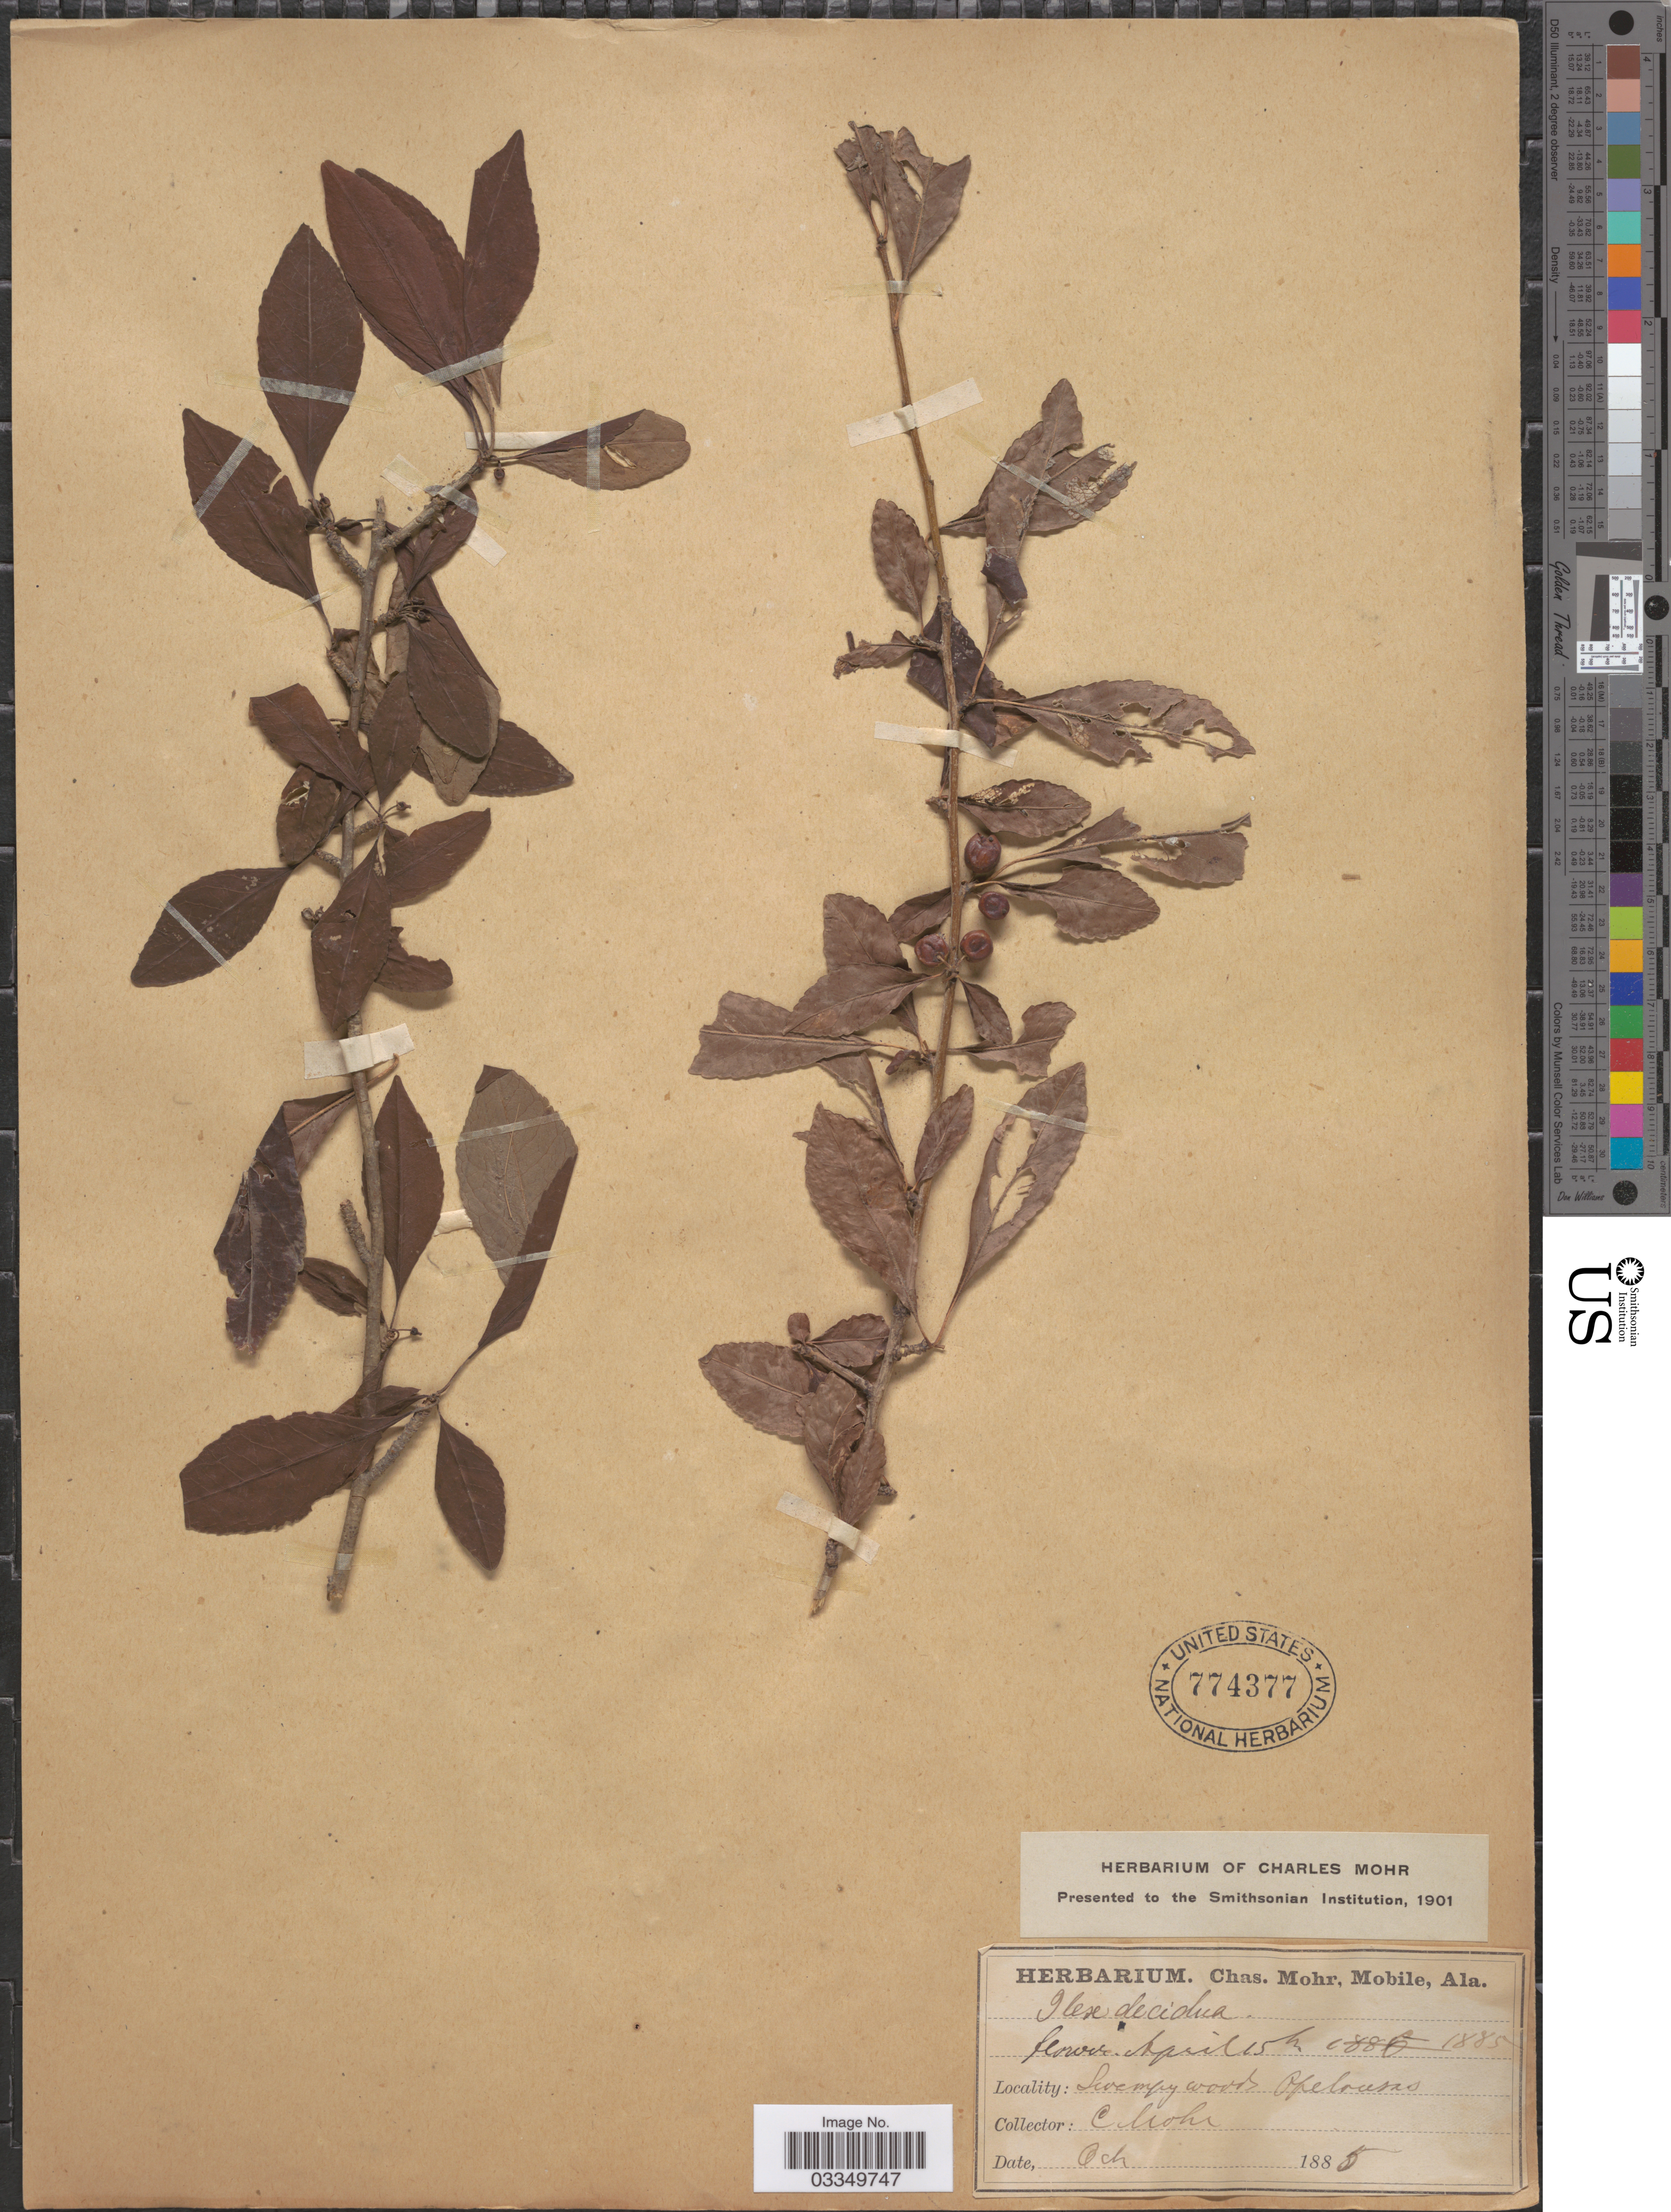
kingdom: Plantae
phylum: Tracheophyta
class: Magnoliopsida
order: Aquifoliales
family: Aquifoliaceae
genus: Ilex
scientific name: Ilex decidua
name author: Walter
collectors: C. Mohr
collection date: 1885-10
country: United States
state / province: Louisiana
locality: Opelousas.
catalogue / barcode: US 774377